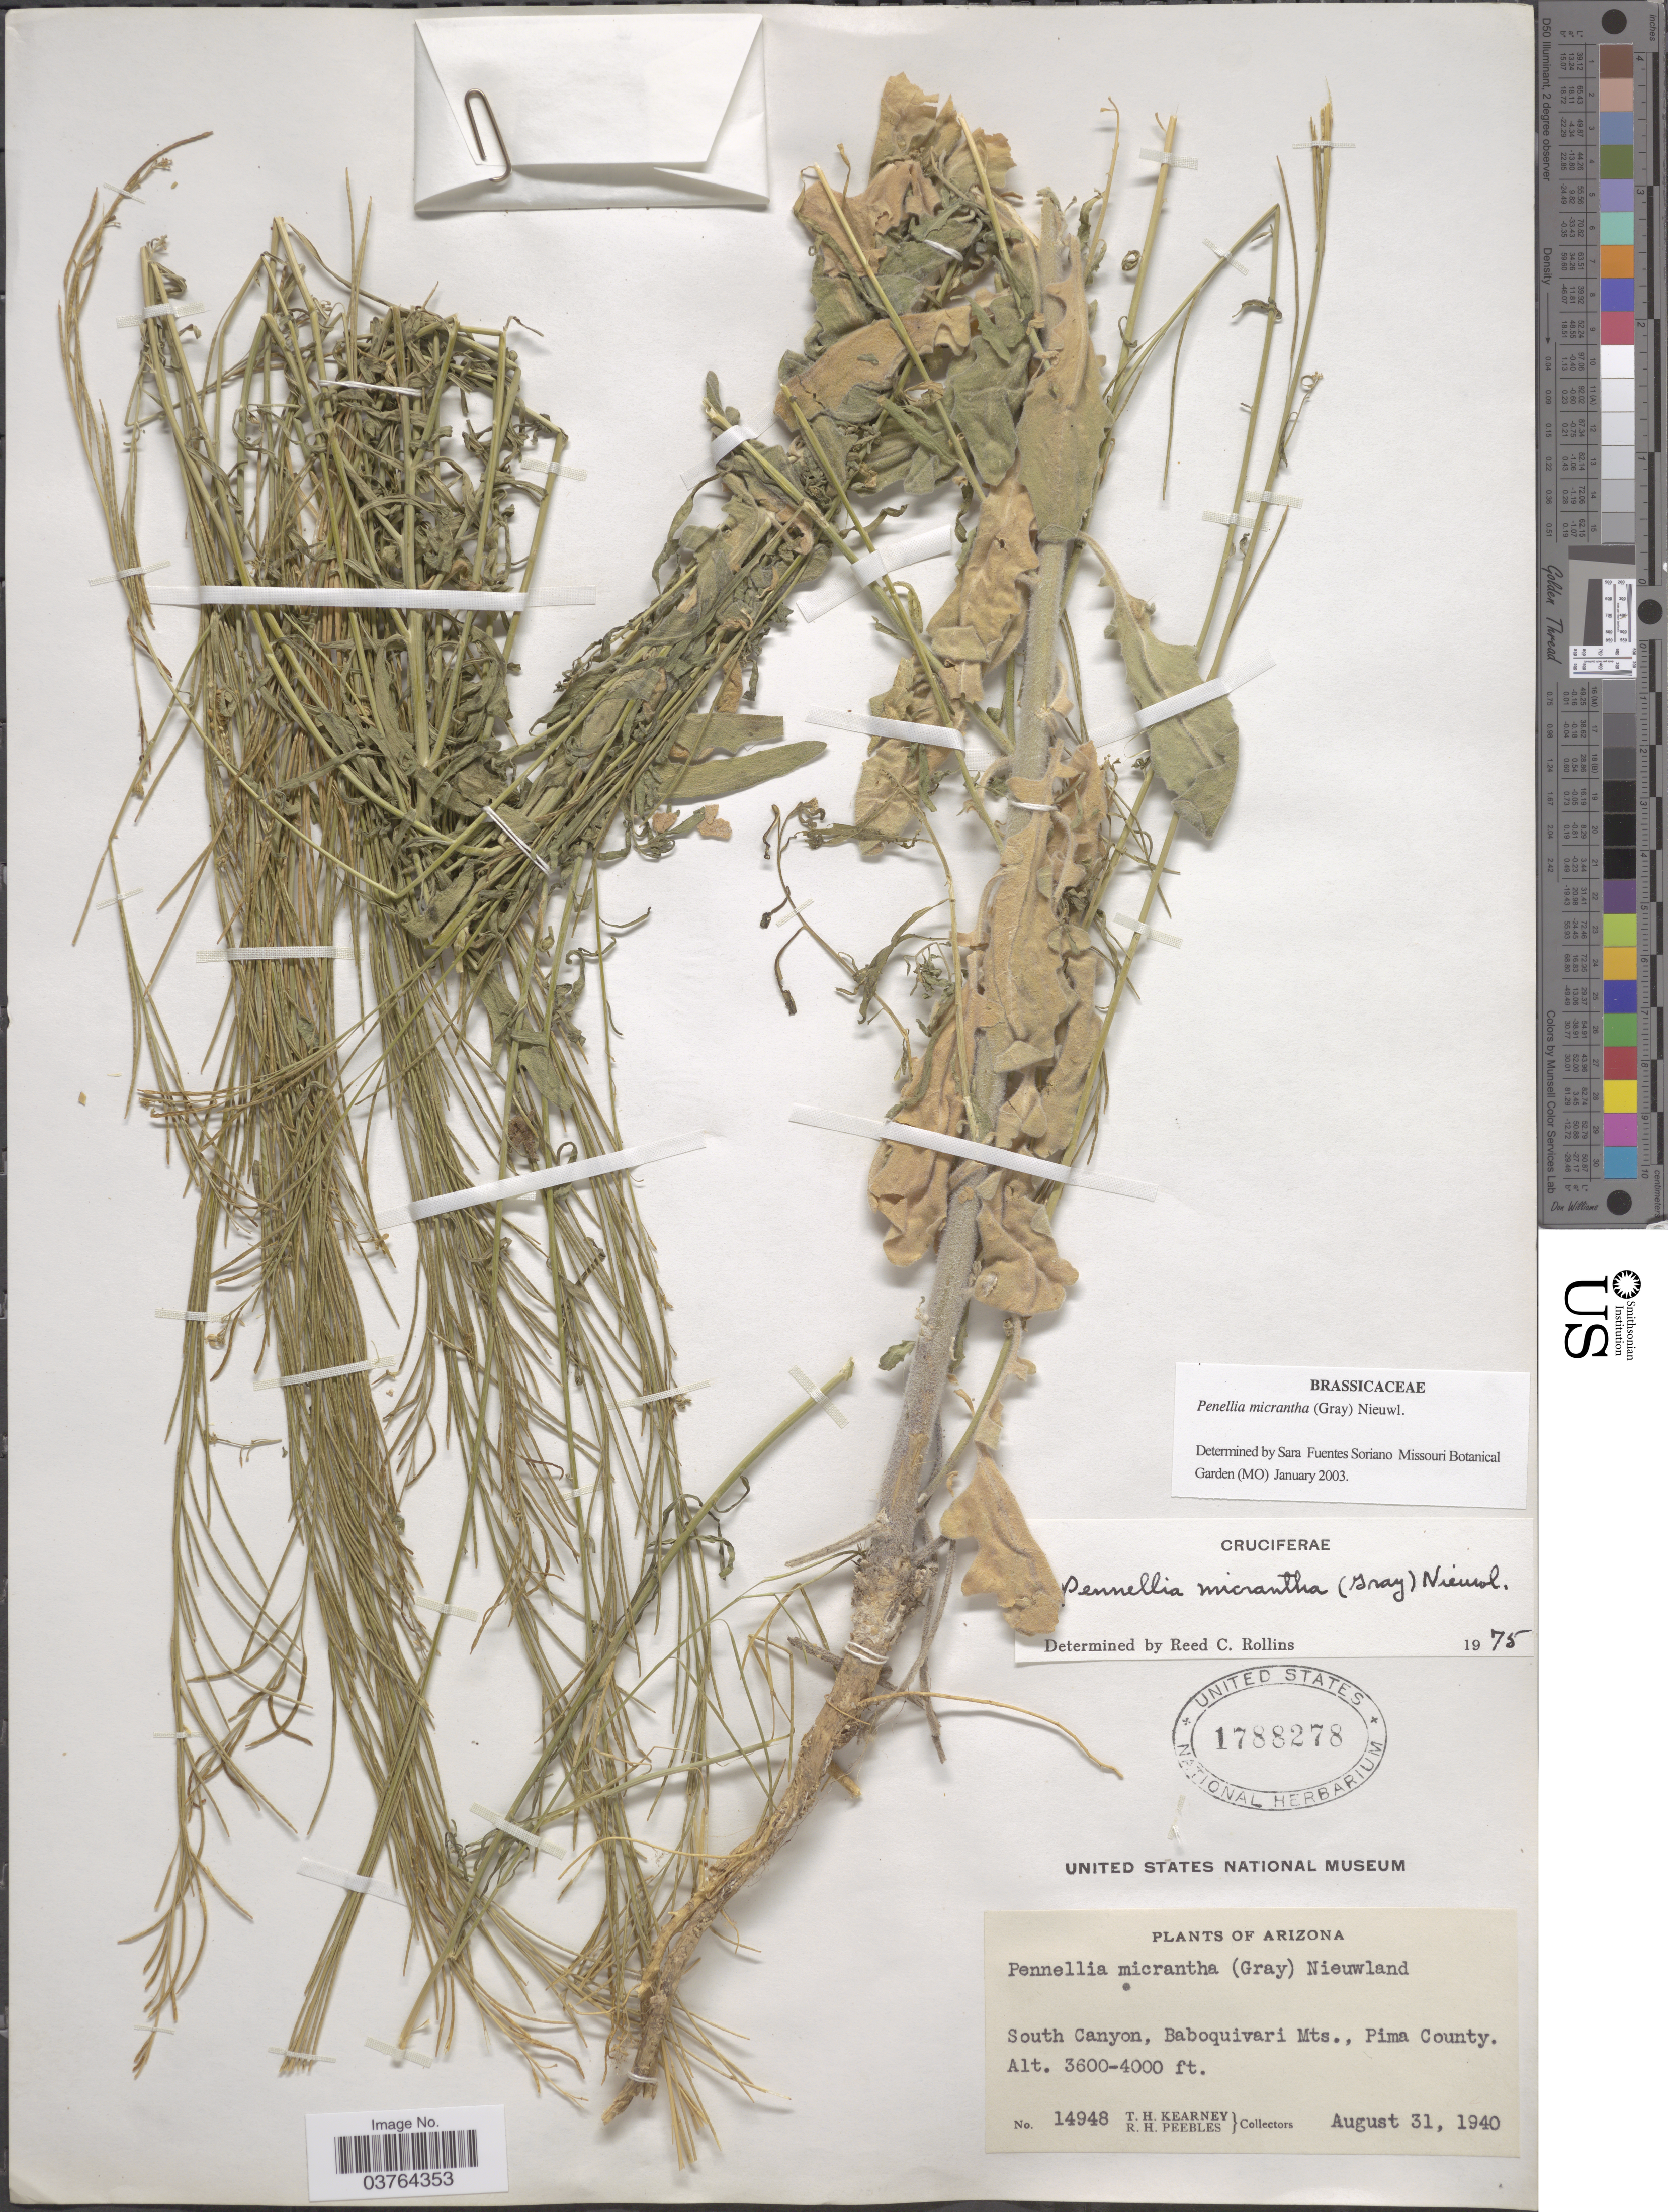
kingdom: Plantae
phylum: Tracheophyta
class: Magnoliopsida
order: Brassicales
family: Brassicaceae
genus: Pennellia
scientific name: Pennellia micrantha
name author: (A. Gray) Nieuwl.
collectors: T. H. Kearney & R. H. Peebles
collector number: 14948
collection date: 1940-08-31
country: United States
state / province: Arizona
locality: South Canyon, Baboquivari Mts., Pima County.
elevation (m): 1097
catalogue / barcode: US 1788278